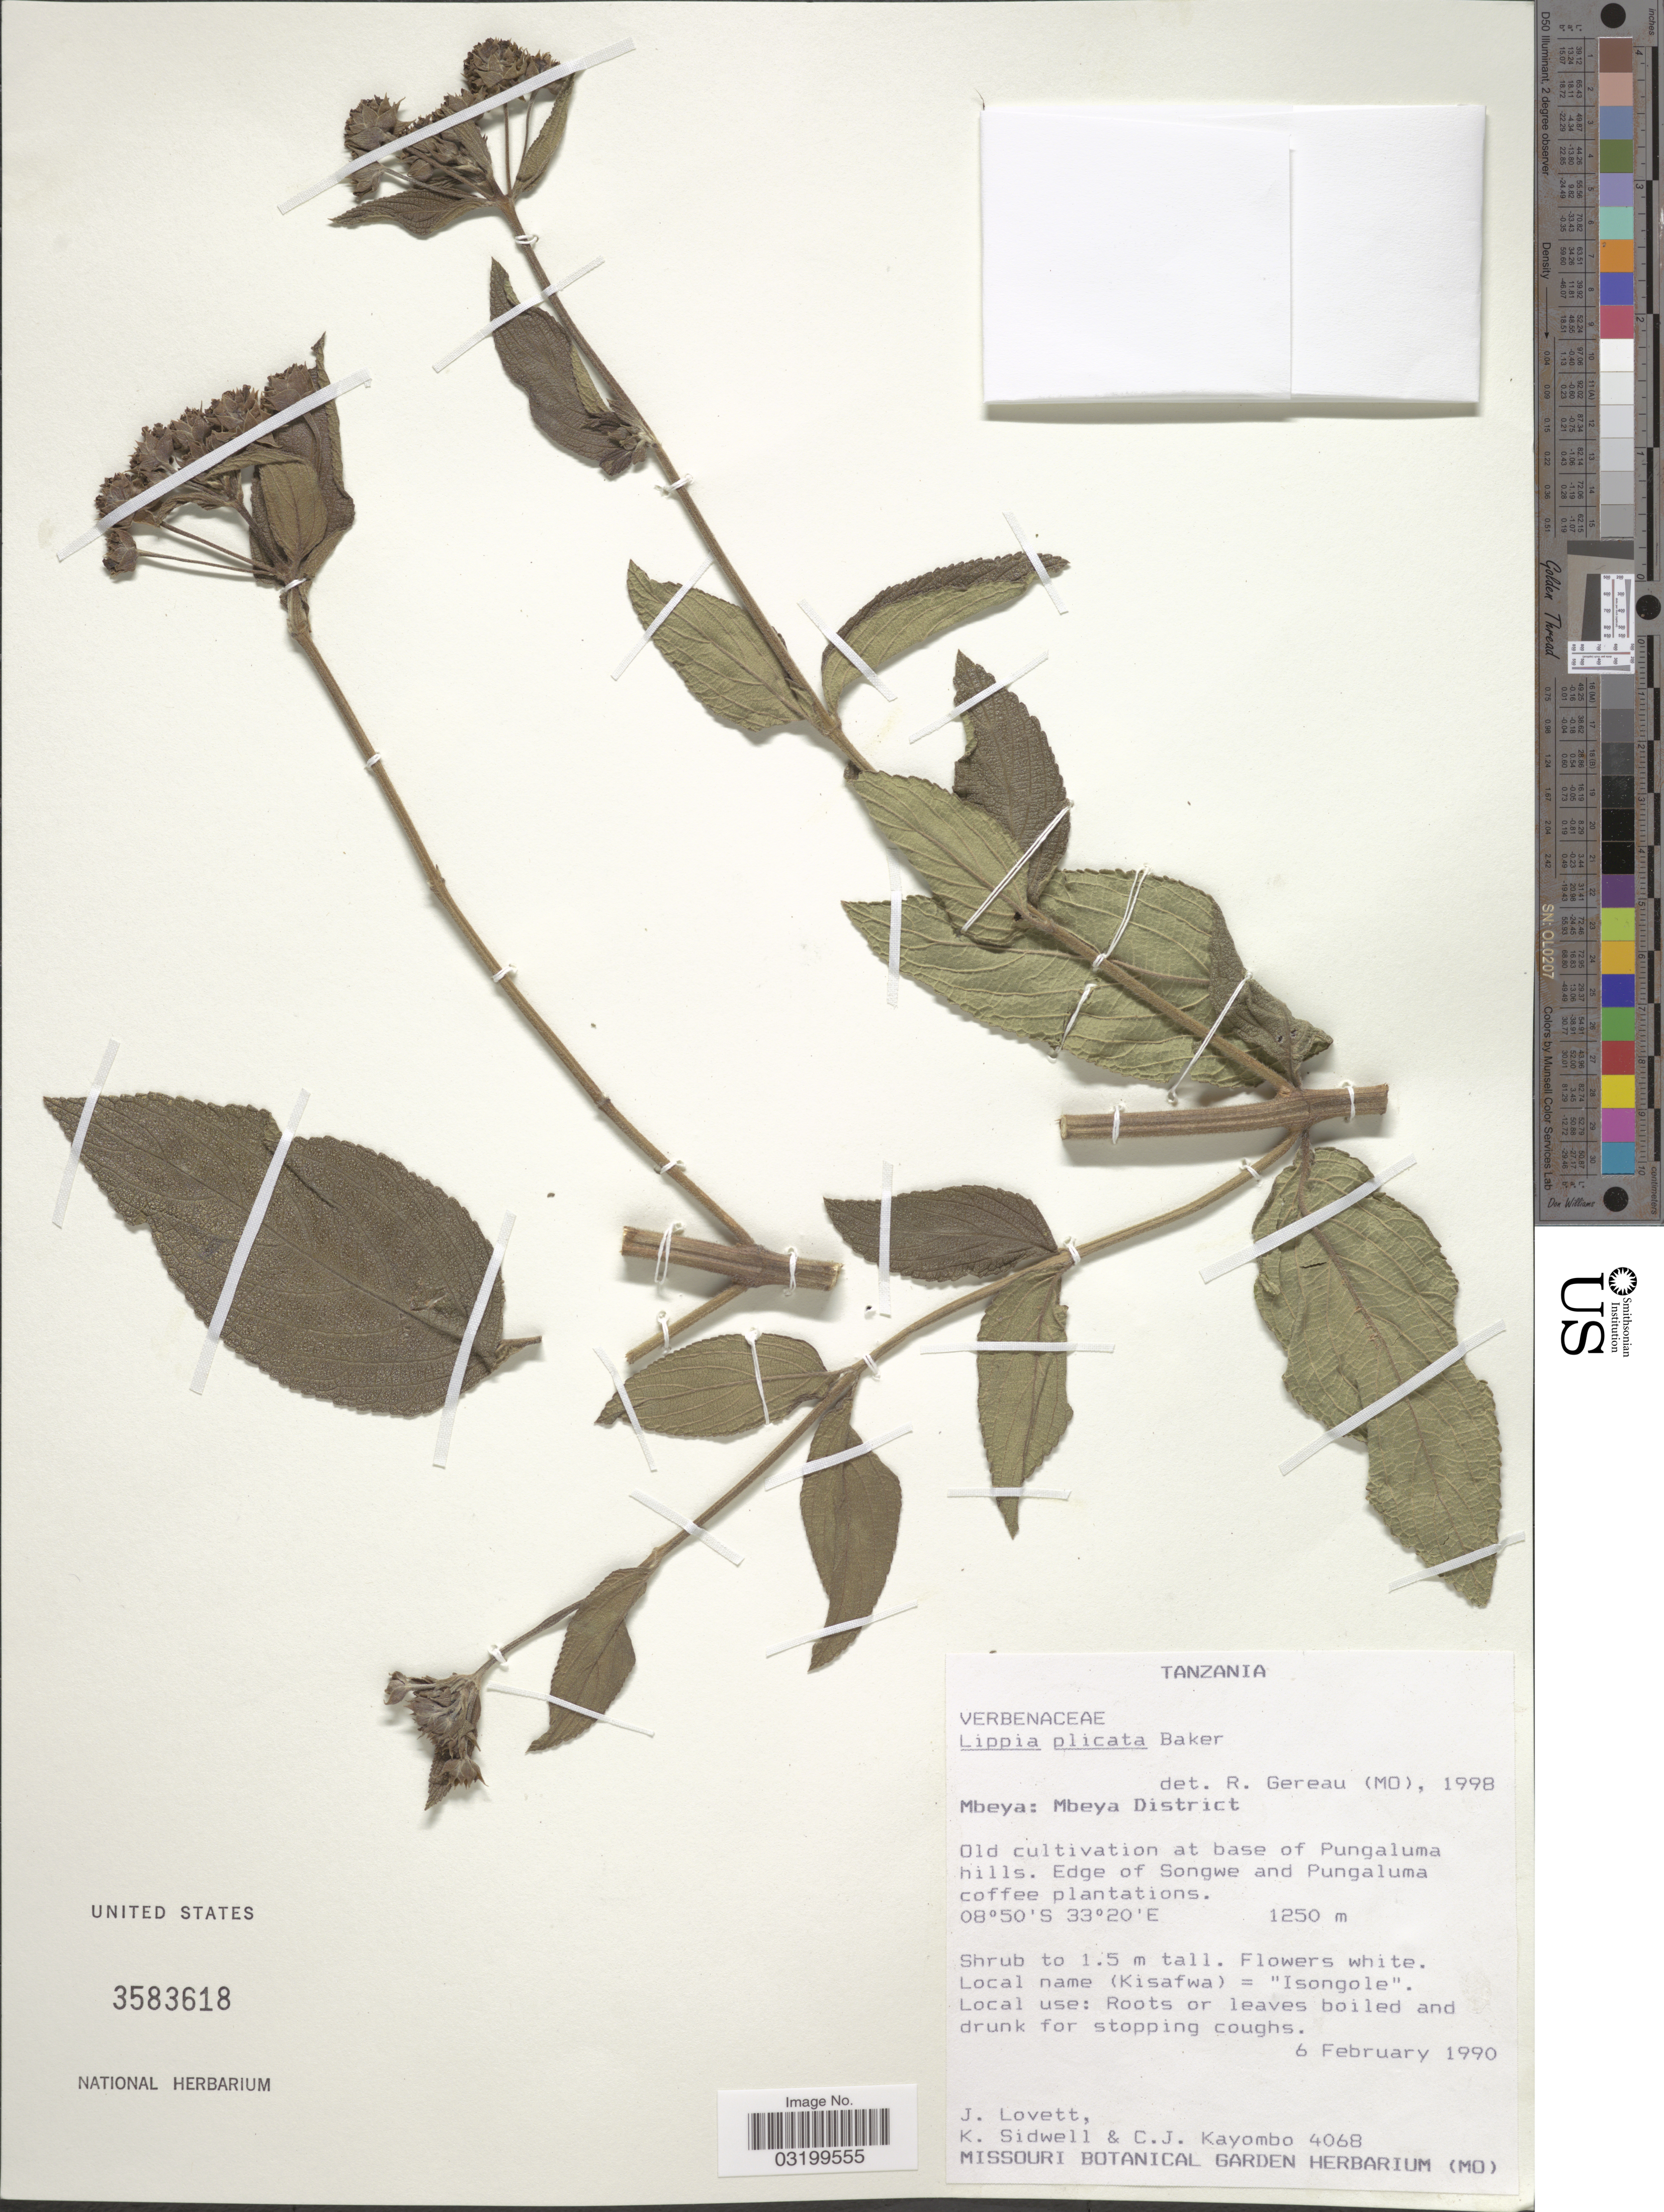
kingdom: Plantae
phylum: Tracheophyta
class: Magnoliopsida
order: Lamiales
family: Verbenaceae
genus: Lippia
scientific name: Lippia plicata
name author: Baker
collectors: J. Lovett, K. Sidwell & C. Kayombo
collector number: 4068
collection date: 1990-02-06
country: Tanzania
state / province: Mbeya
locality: Mbeya District. Old cultivation at base of Pungaluma hills. Edge of Songwe and Pungaluma coffee plantations.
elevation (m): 1250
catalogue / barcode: US 3583618